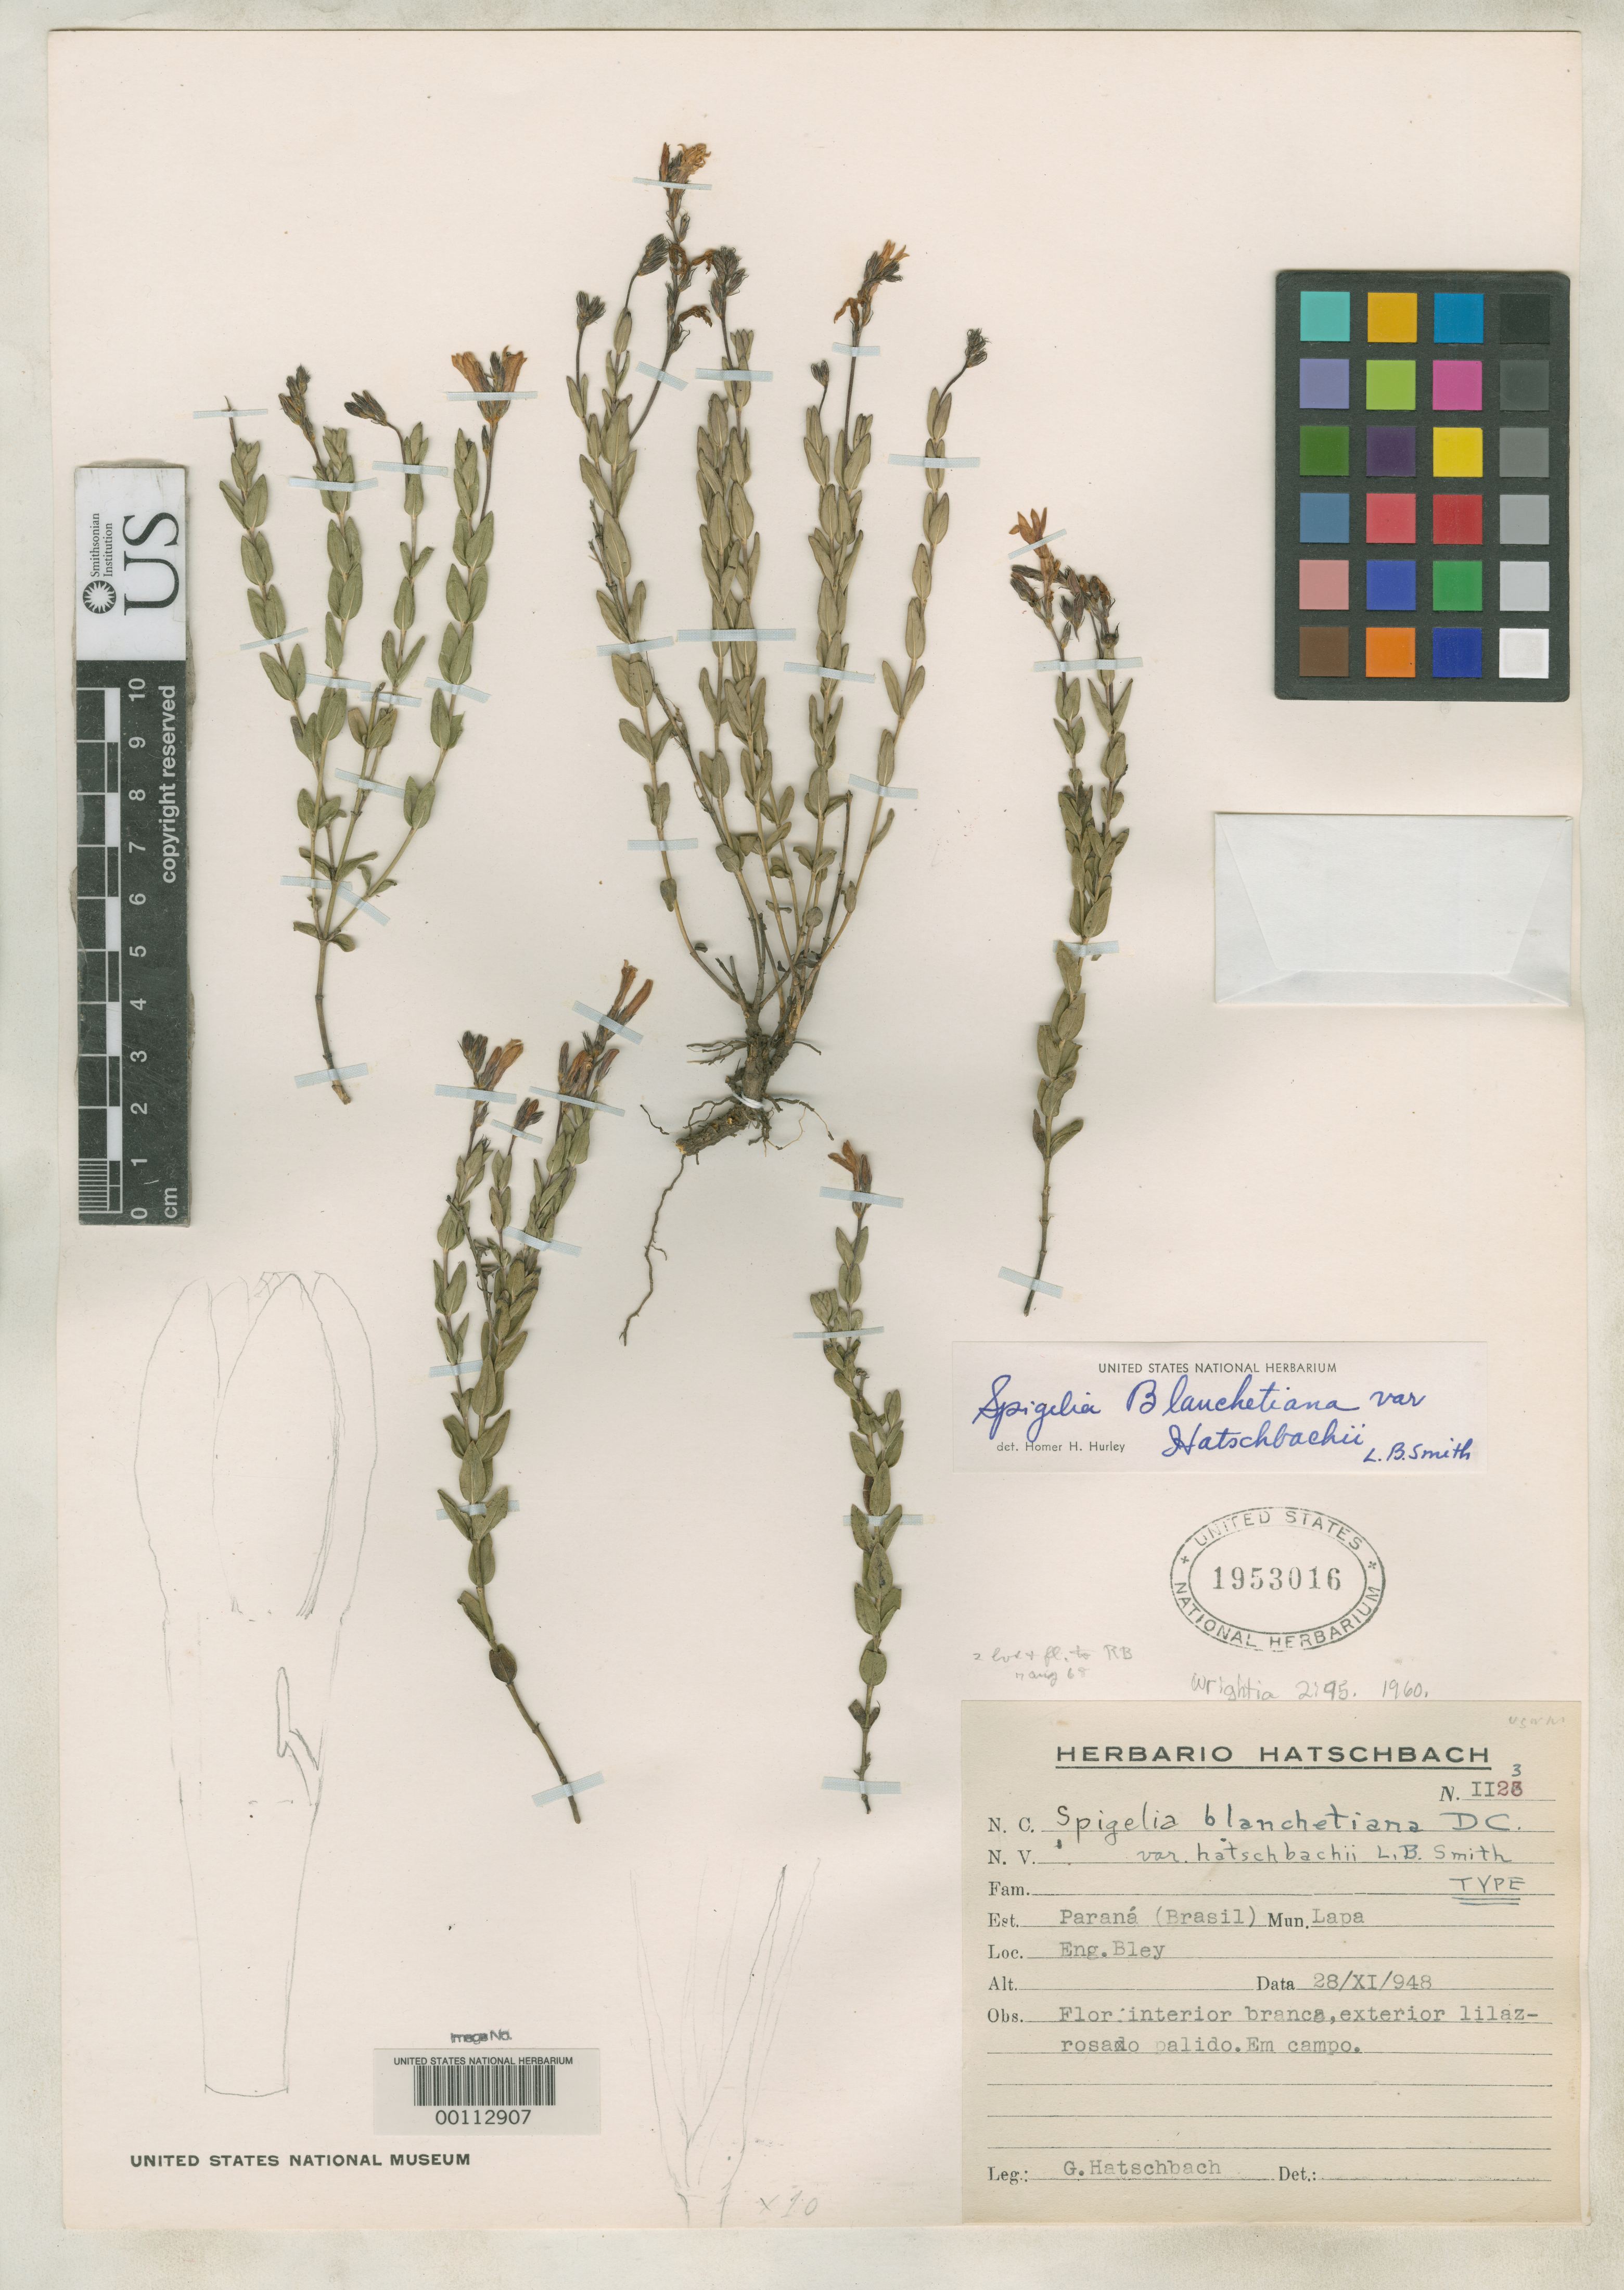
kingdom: Plantae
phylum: Tracheophyta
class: Magnoliopsida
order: Gentianales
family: Loganiaceae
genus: Spigelia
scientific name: Spigelia blanchetiana var. hatschbachii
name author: L.B. Sm.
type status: Holotype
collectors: G. Hatschbach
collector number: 1123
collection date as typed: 28 Nov 1948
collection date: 1948-11-28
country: Brazil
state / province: Paraná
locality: Lapa.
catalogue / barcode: US 1953016